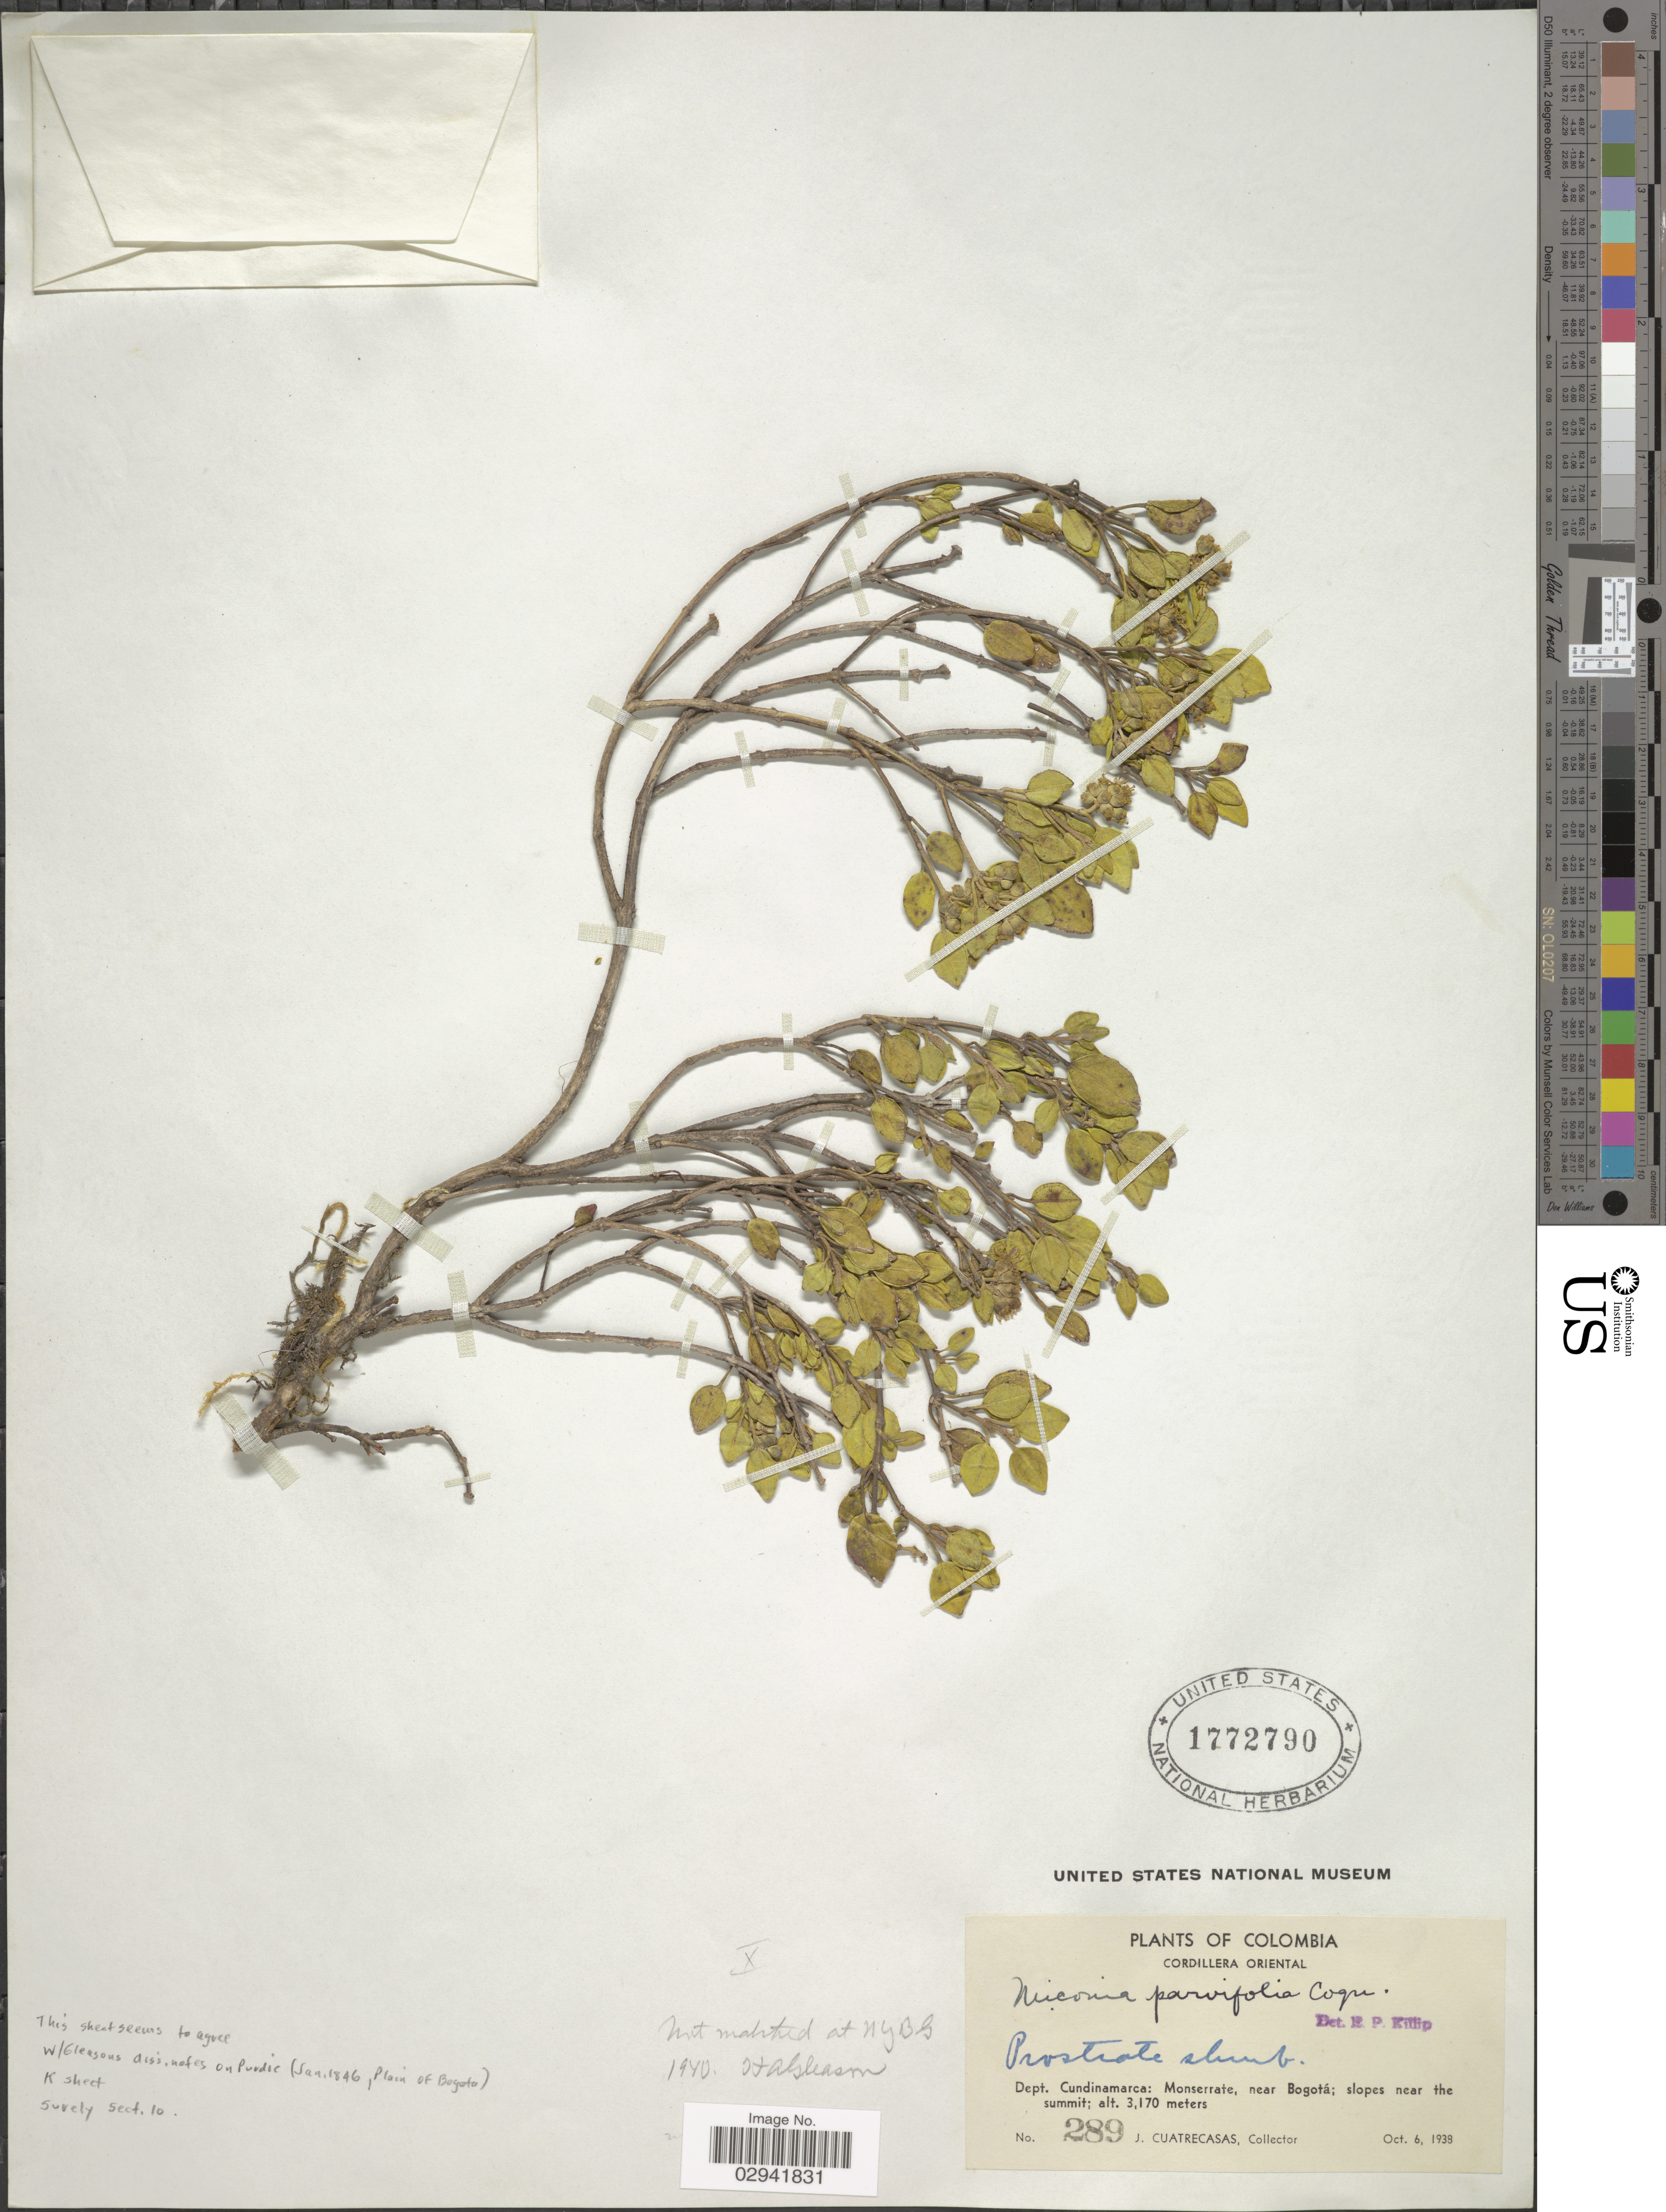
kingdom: Plantae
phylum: Tracheophyta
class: Magnoliopsida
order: Myrtales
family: Melastomataceae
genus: Miconia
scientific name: Miconia parvifolia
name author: Cogn.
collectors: J. Cuatrecasas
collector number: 289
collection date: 1938-10-06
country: Colombia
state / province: Cundinamarca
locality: Cordillera Oriental. Dept. Cundinamarca: Monserrate, near Bogotá; slopes near the summit.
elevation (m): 3170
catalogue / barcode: US 1772790